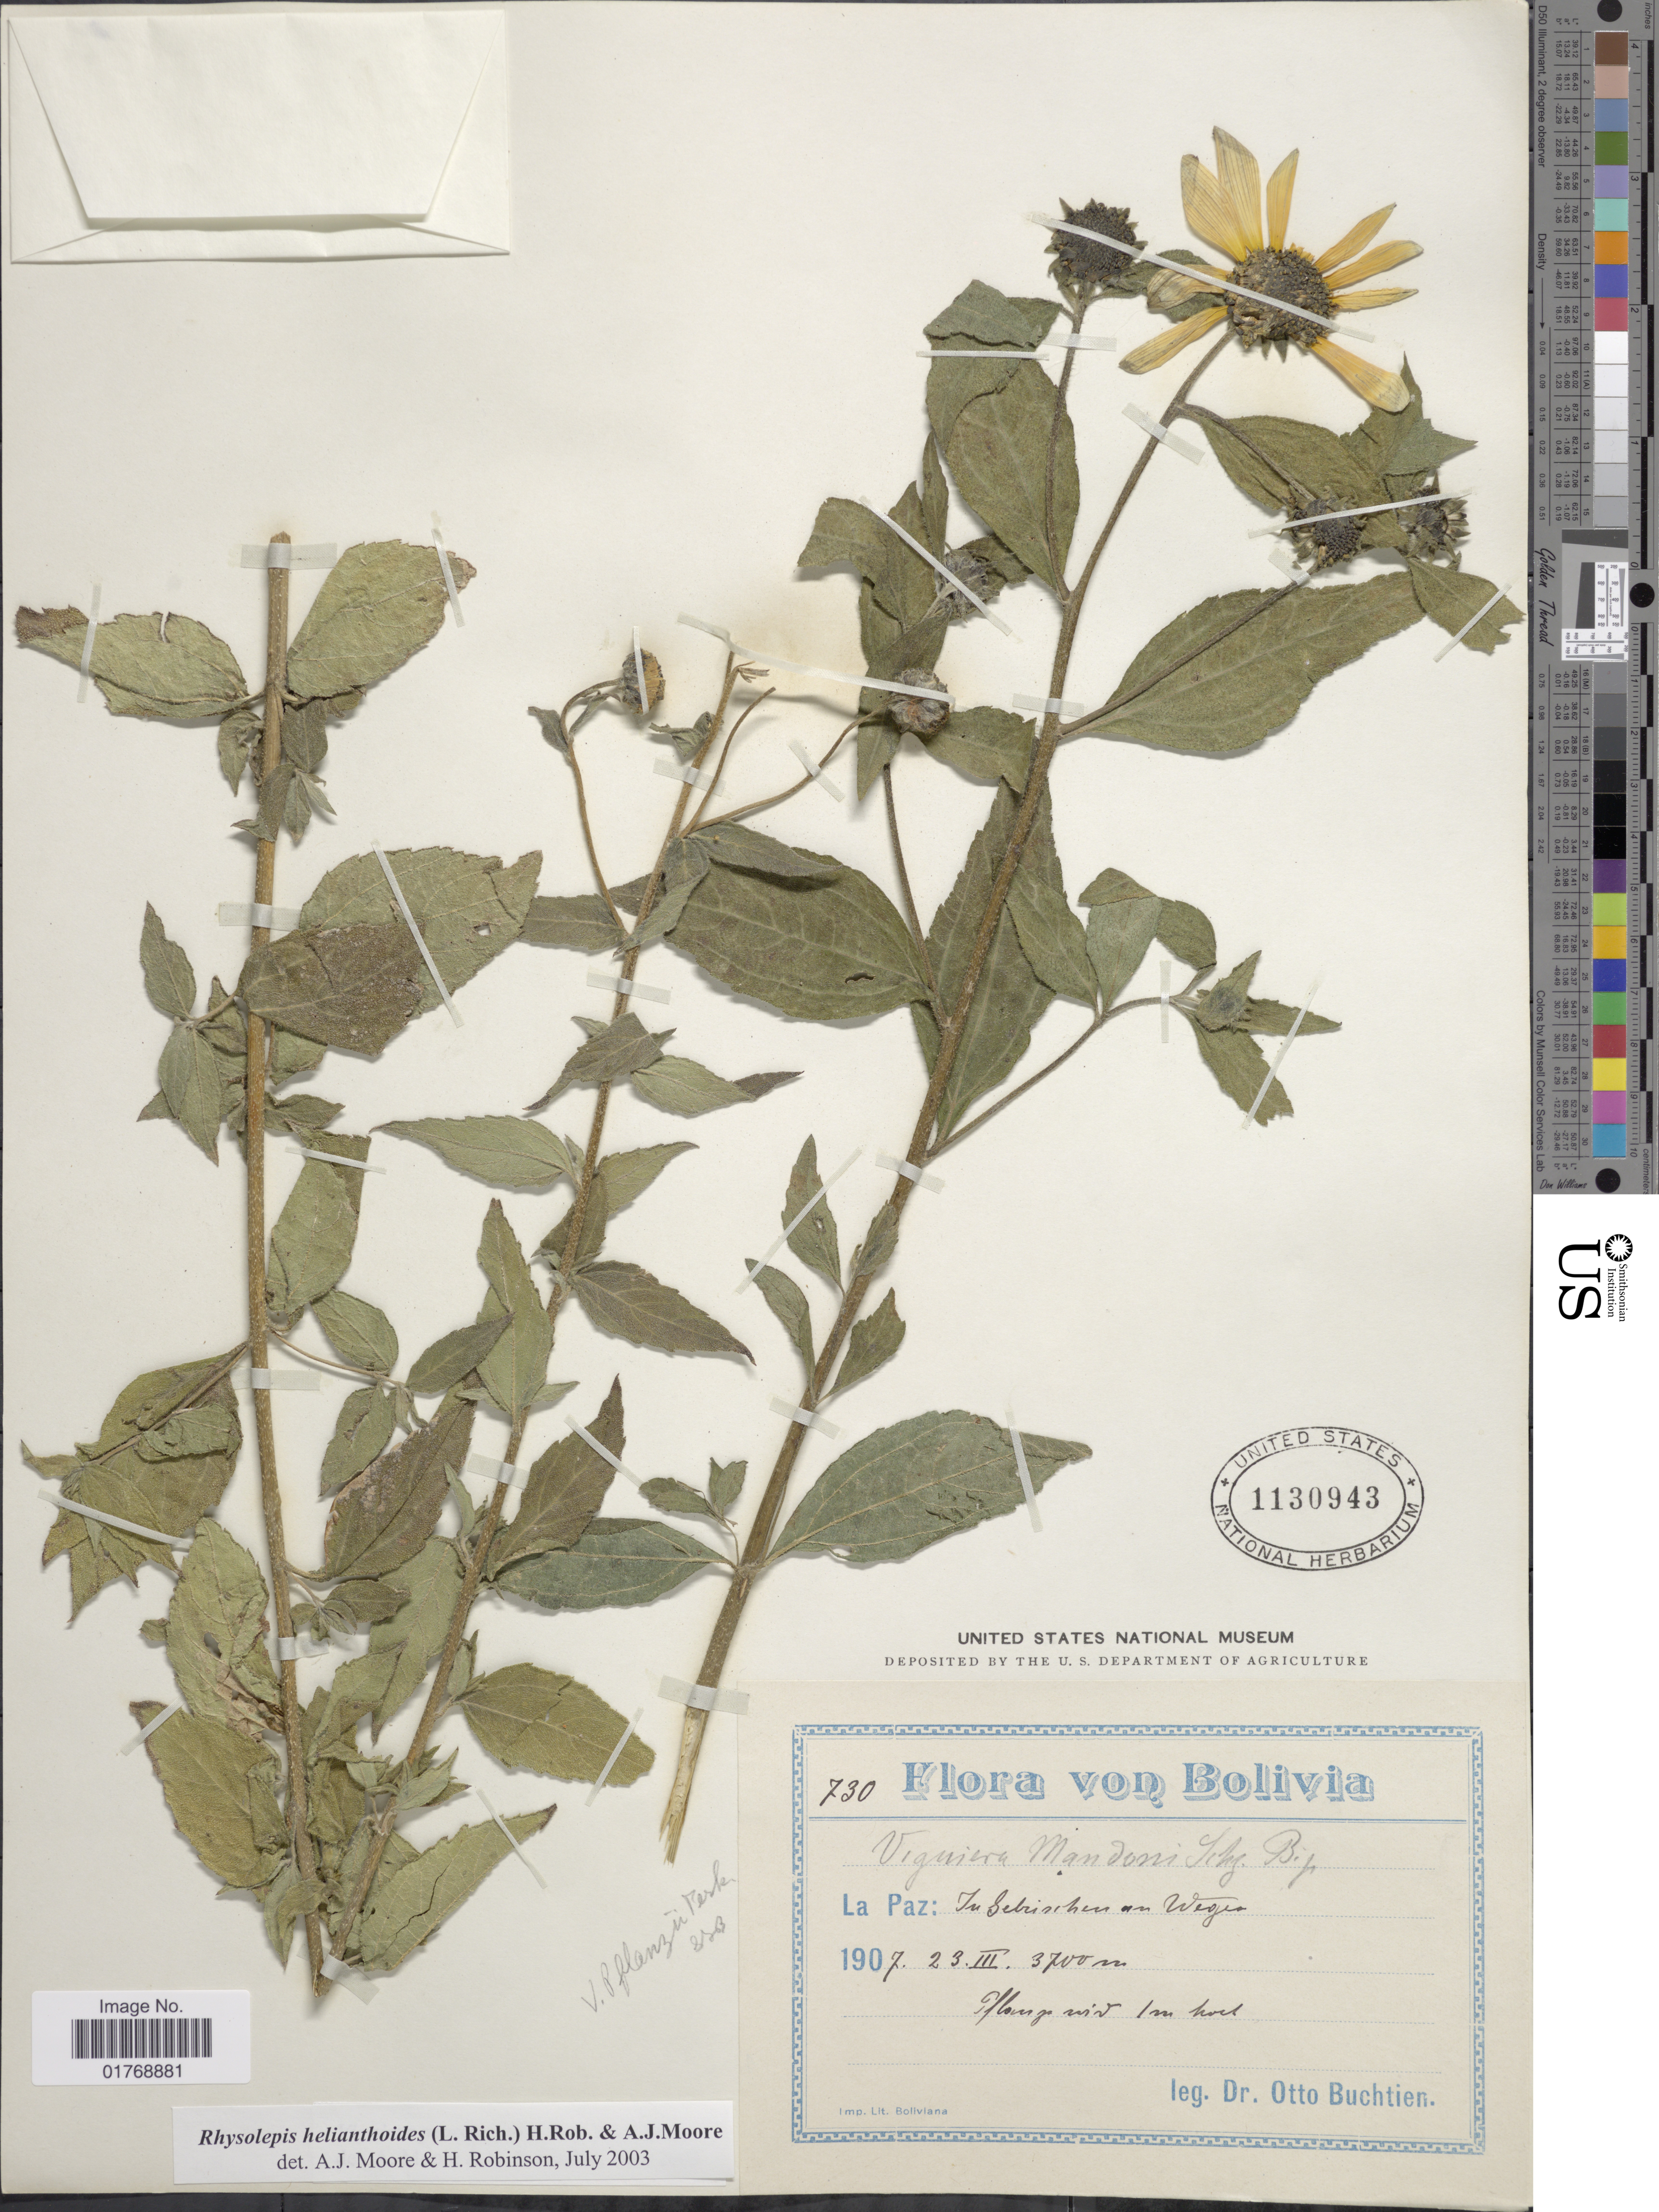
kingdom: Plantae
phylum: Tracheophyta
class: Magnoliopsida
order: Asterales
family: Asteraceae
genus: Viguiera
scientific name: Viguiera procumbens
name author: (Pers.) S.F. Blake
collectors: O. Buchtien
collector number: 730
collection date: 1907-03-23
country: Bolivia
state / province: La Paz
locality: La Paz: In Sebúschen un Wegen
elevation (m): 3700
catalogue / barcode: US 1130943